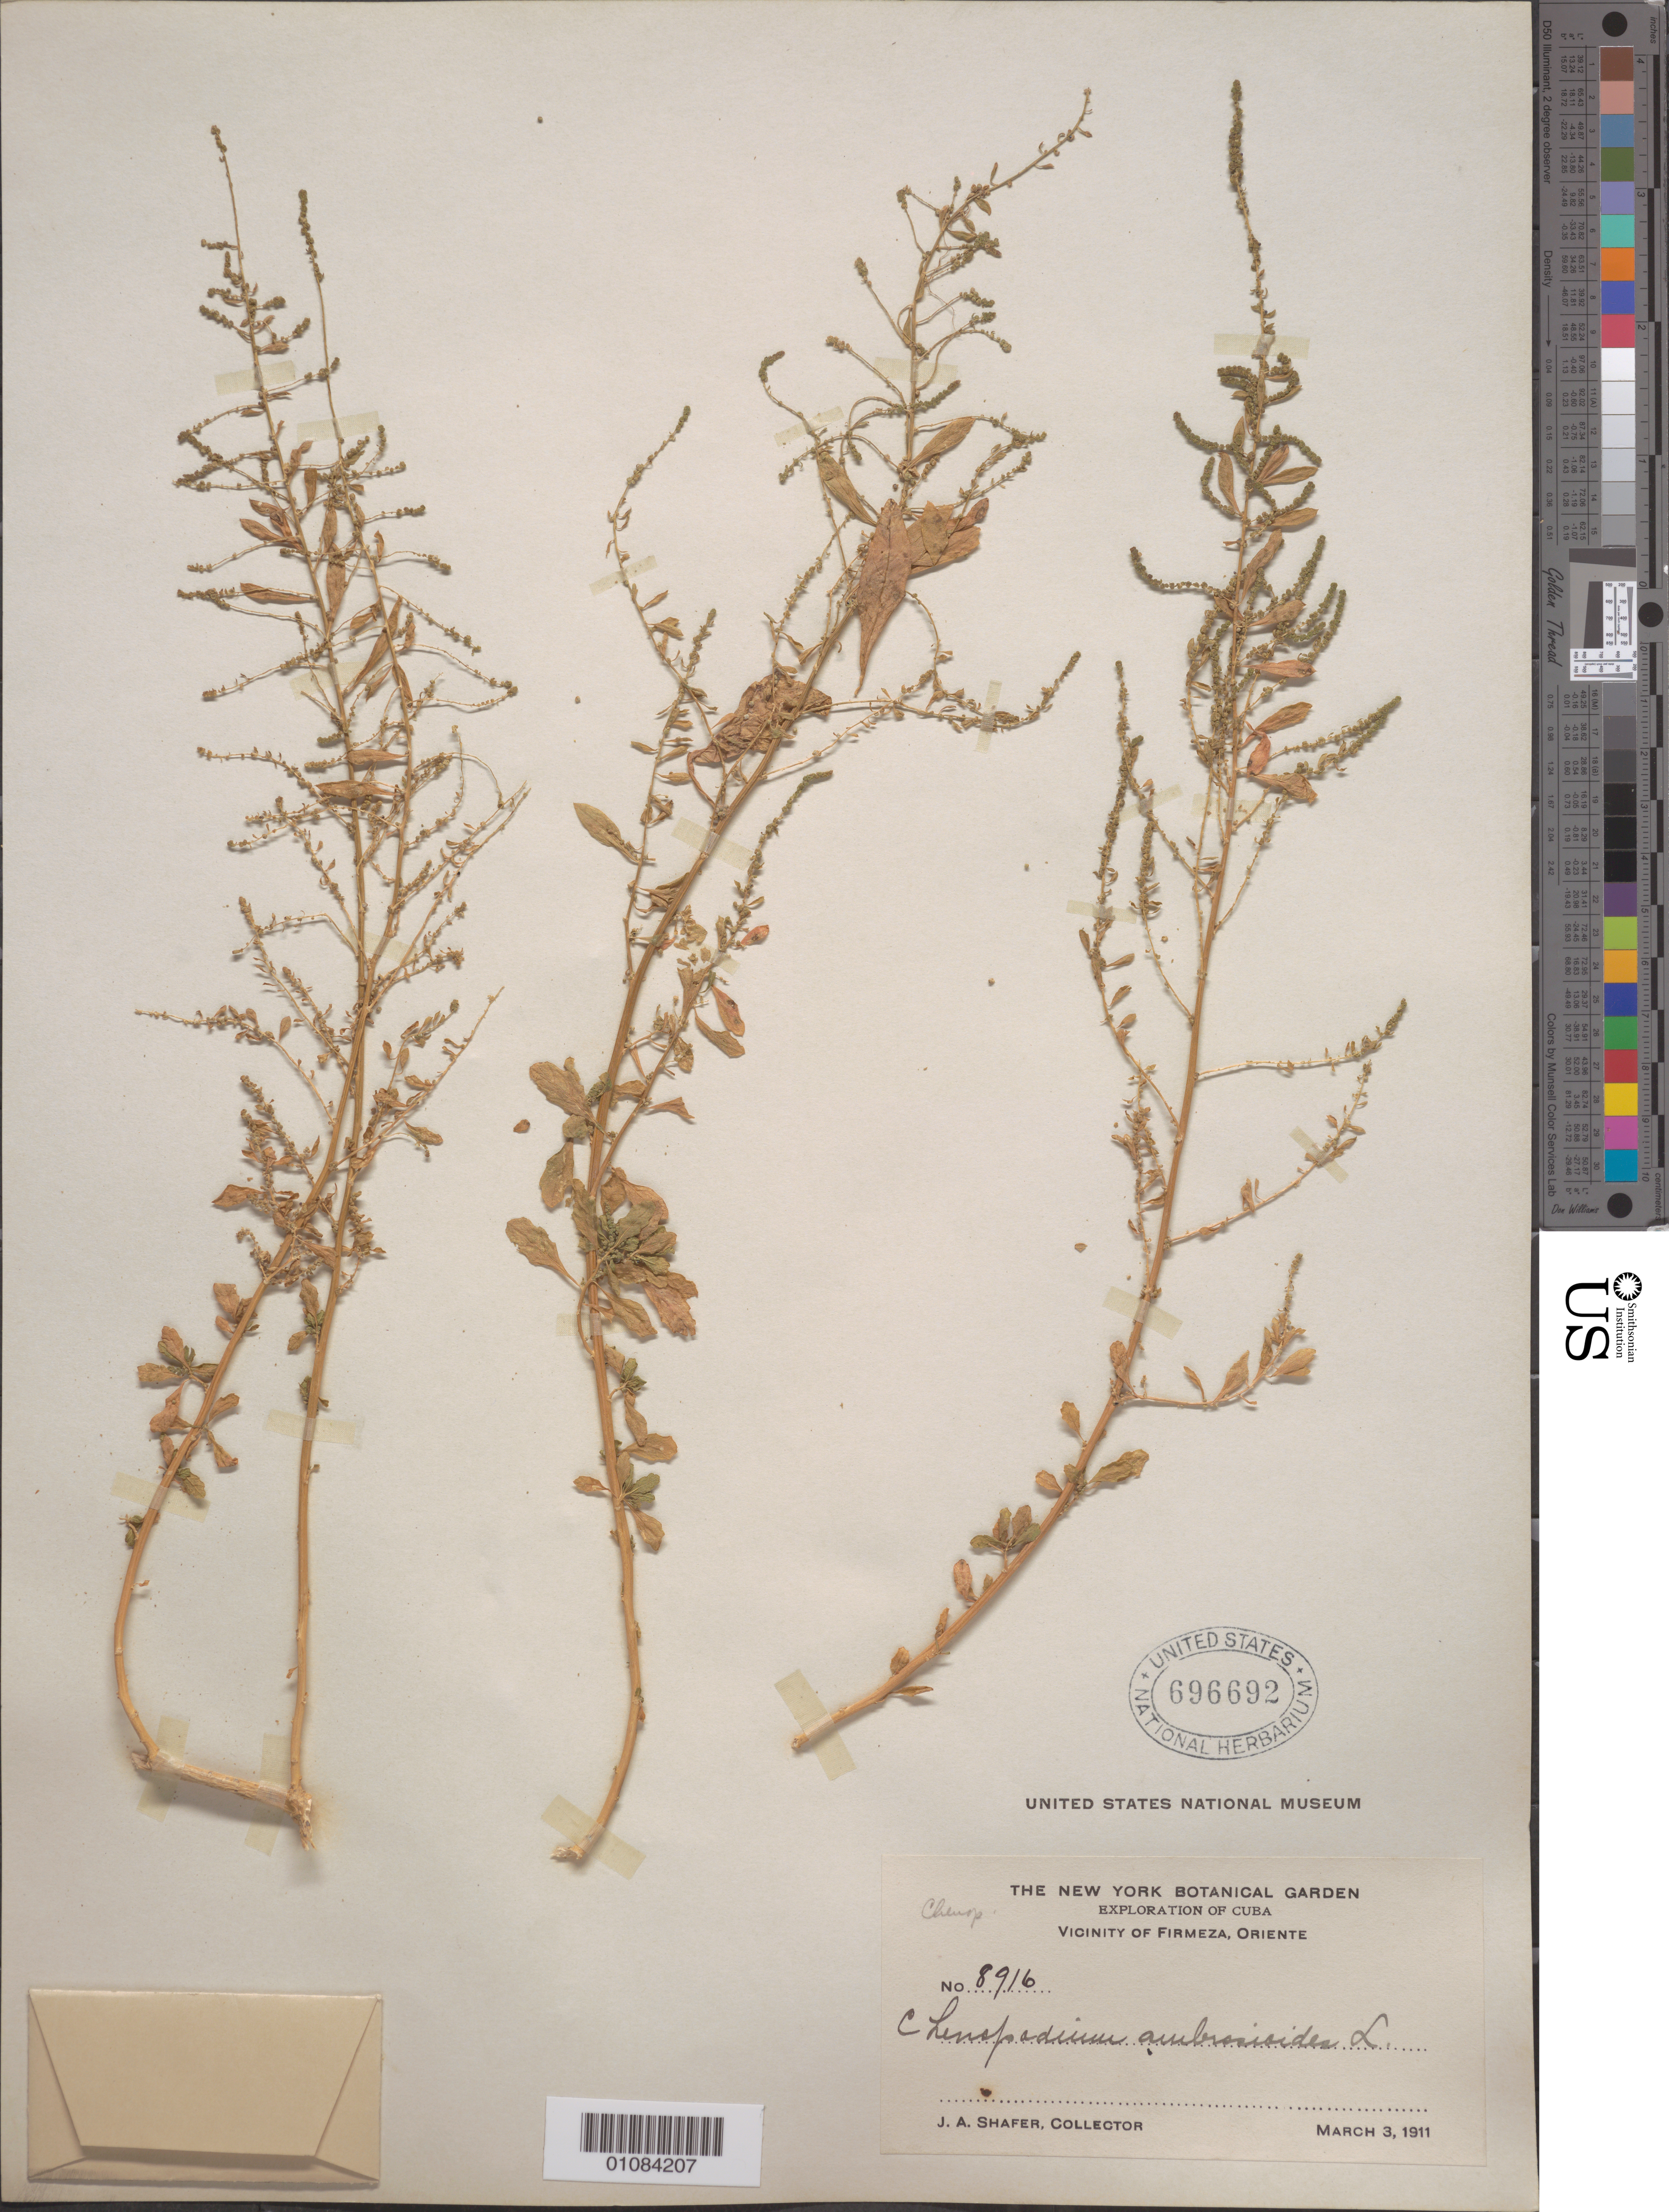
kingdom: Plantae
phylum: Tracheophyta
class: Magnoliopsida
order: Caryophyllales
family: Amaranthaceae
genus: Chenopodium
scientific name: Chenopodium ambrosioides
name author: L.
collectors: J. A. Shafer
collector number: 8916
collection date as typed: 03 Mar 1911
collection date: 1911-03-03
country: Cuba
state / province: Santiago de Cuba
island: Cuba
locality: Oriente, Vicinity of Firmeza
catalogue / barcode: US 696692